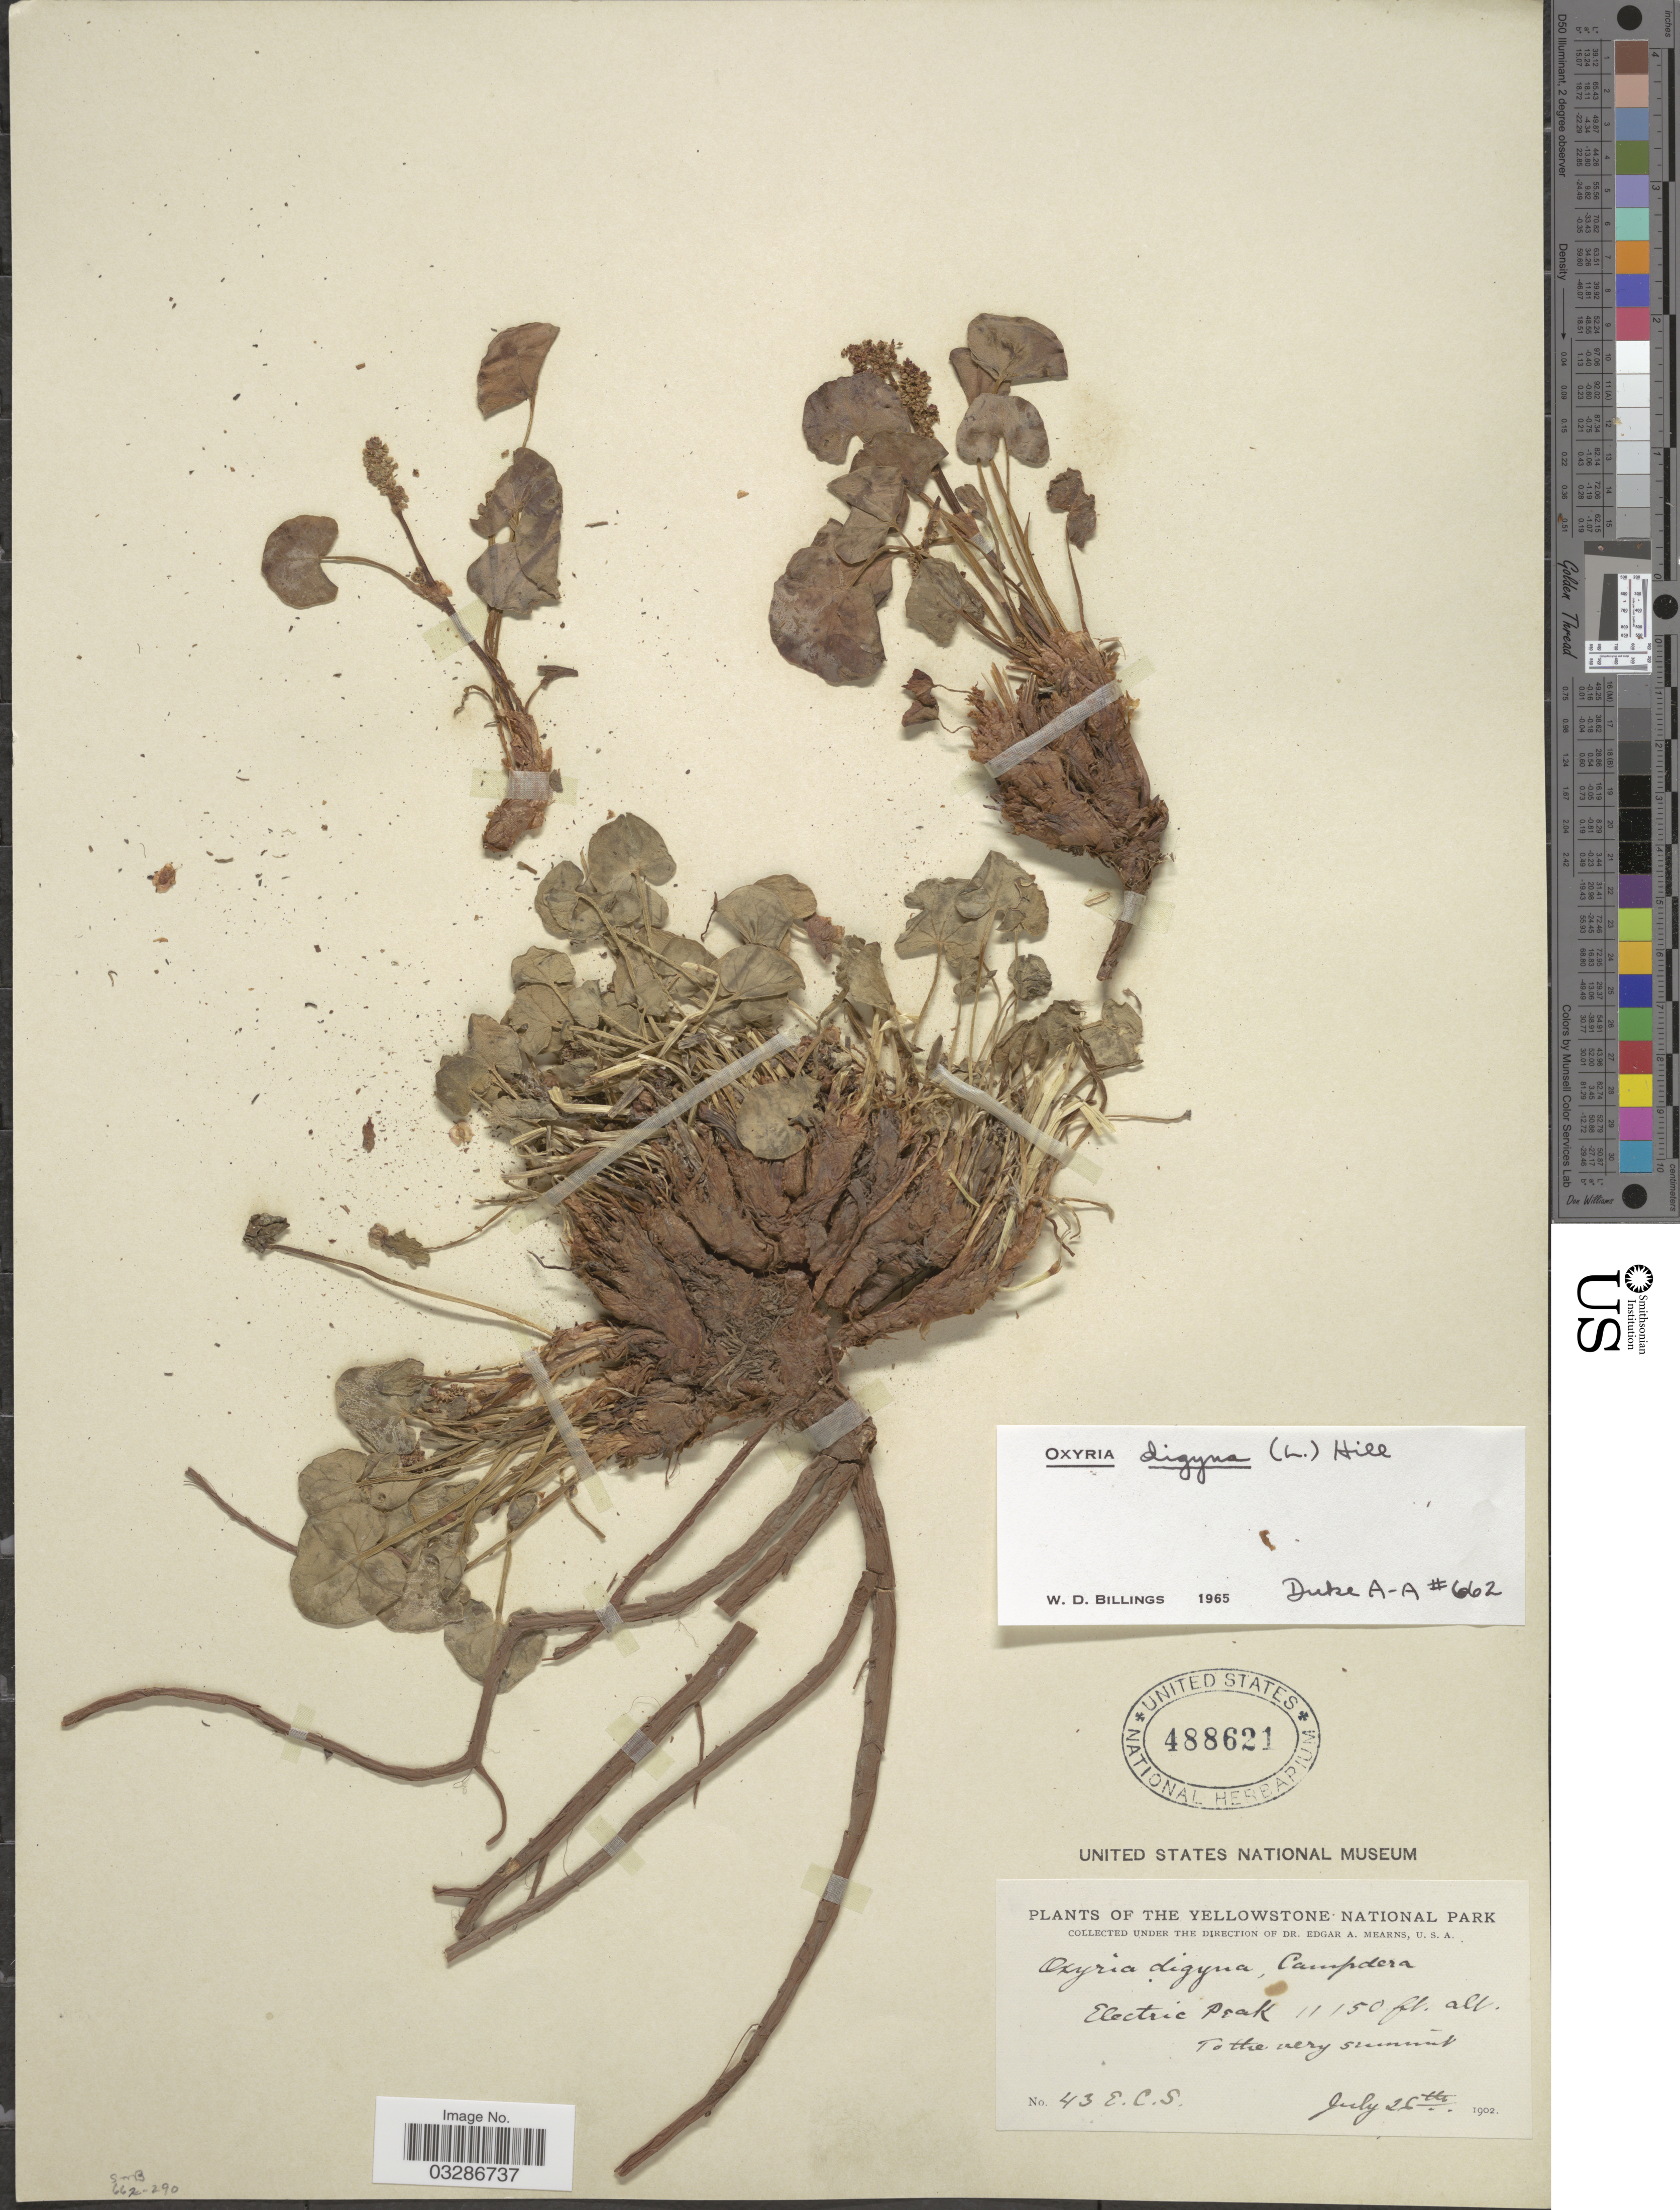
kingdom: Plantae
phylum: Tracheophyta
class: Magnoliopsida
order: Caryophyllales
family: Polygonaceae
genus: Oxyria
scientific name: Oxyria digyna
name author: (L.) Hill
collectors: E. A. Mearns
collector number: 43 E.C.S.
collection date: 1902-07-26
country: United States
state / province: Montana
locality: The Yellowstone National Park. Electric Peak.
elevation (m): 3399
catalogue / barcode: US 488621